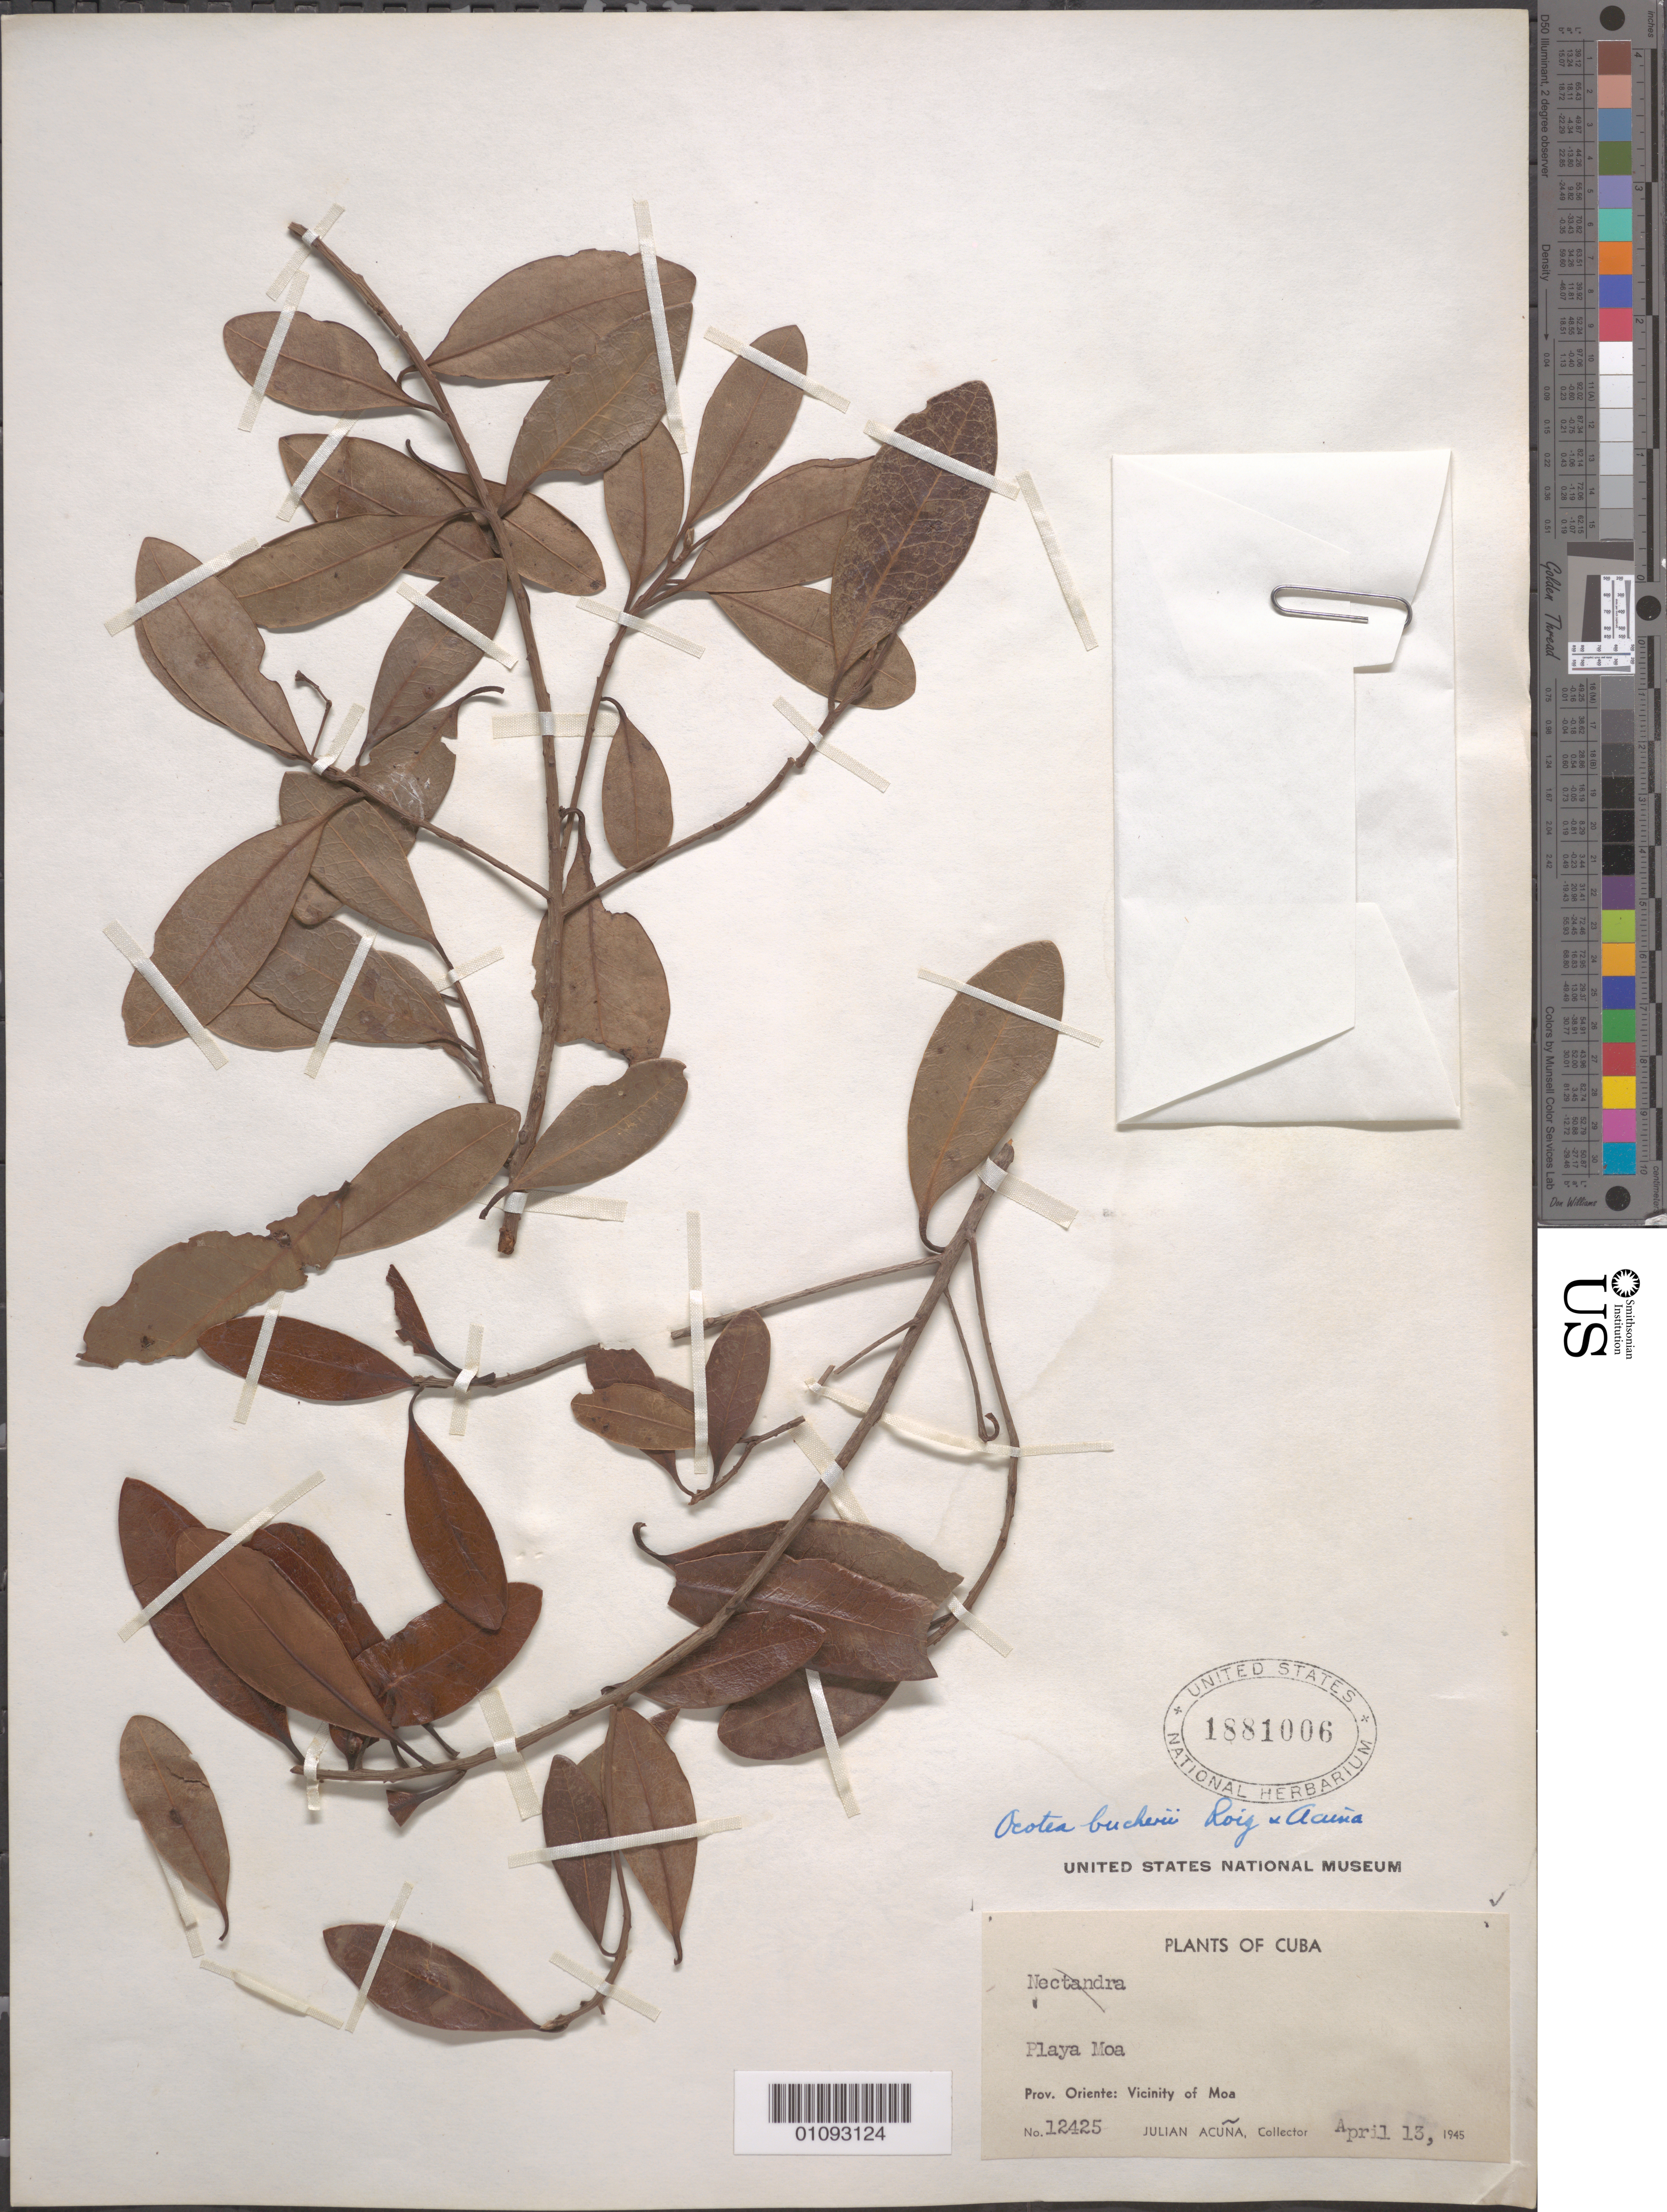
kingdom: Plantae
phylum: Tracheophyta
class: Magnoliopsida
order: Laurales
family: Lauraceae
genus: Ocotea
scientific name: Ocotea bucheri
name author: Roíg & Acuña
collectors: J. Acuña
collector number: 12425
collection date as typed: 13 Apr 1945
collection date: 1945-04-13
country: Cuba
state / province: Holguín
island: Cuba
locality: Vicinity of Moa [Oriente]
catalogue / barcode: US 1881006